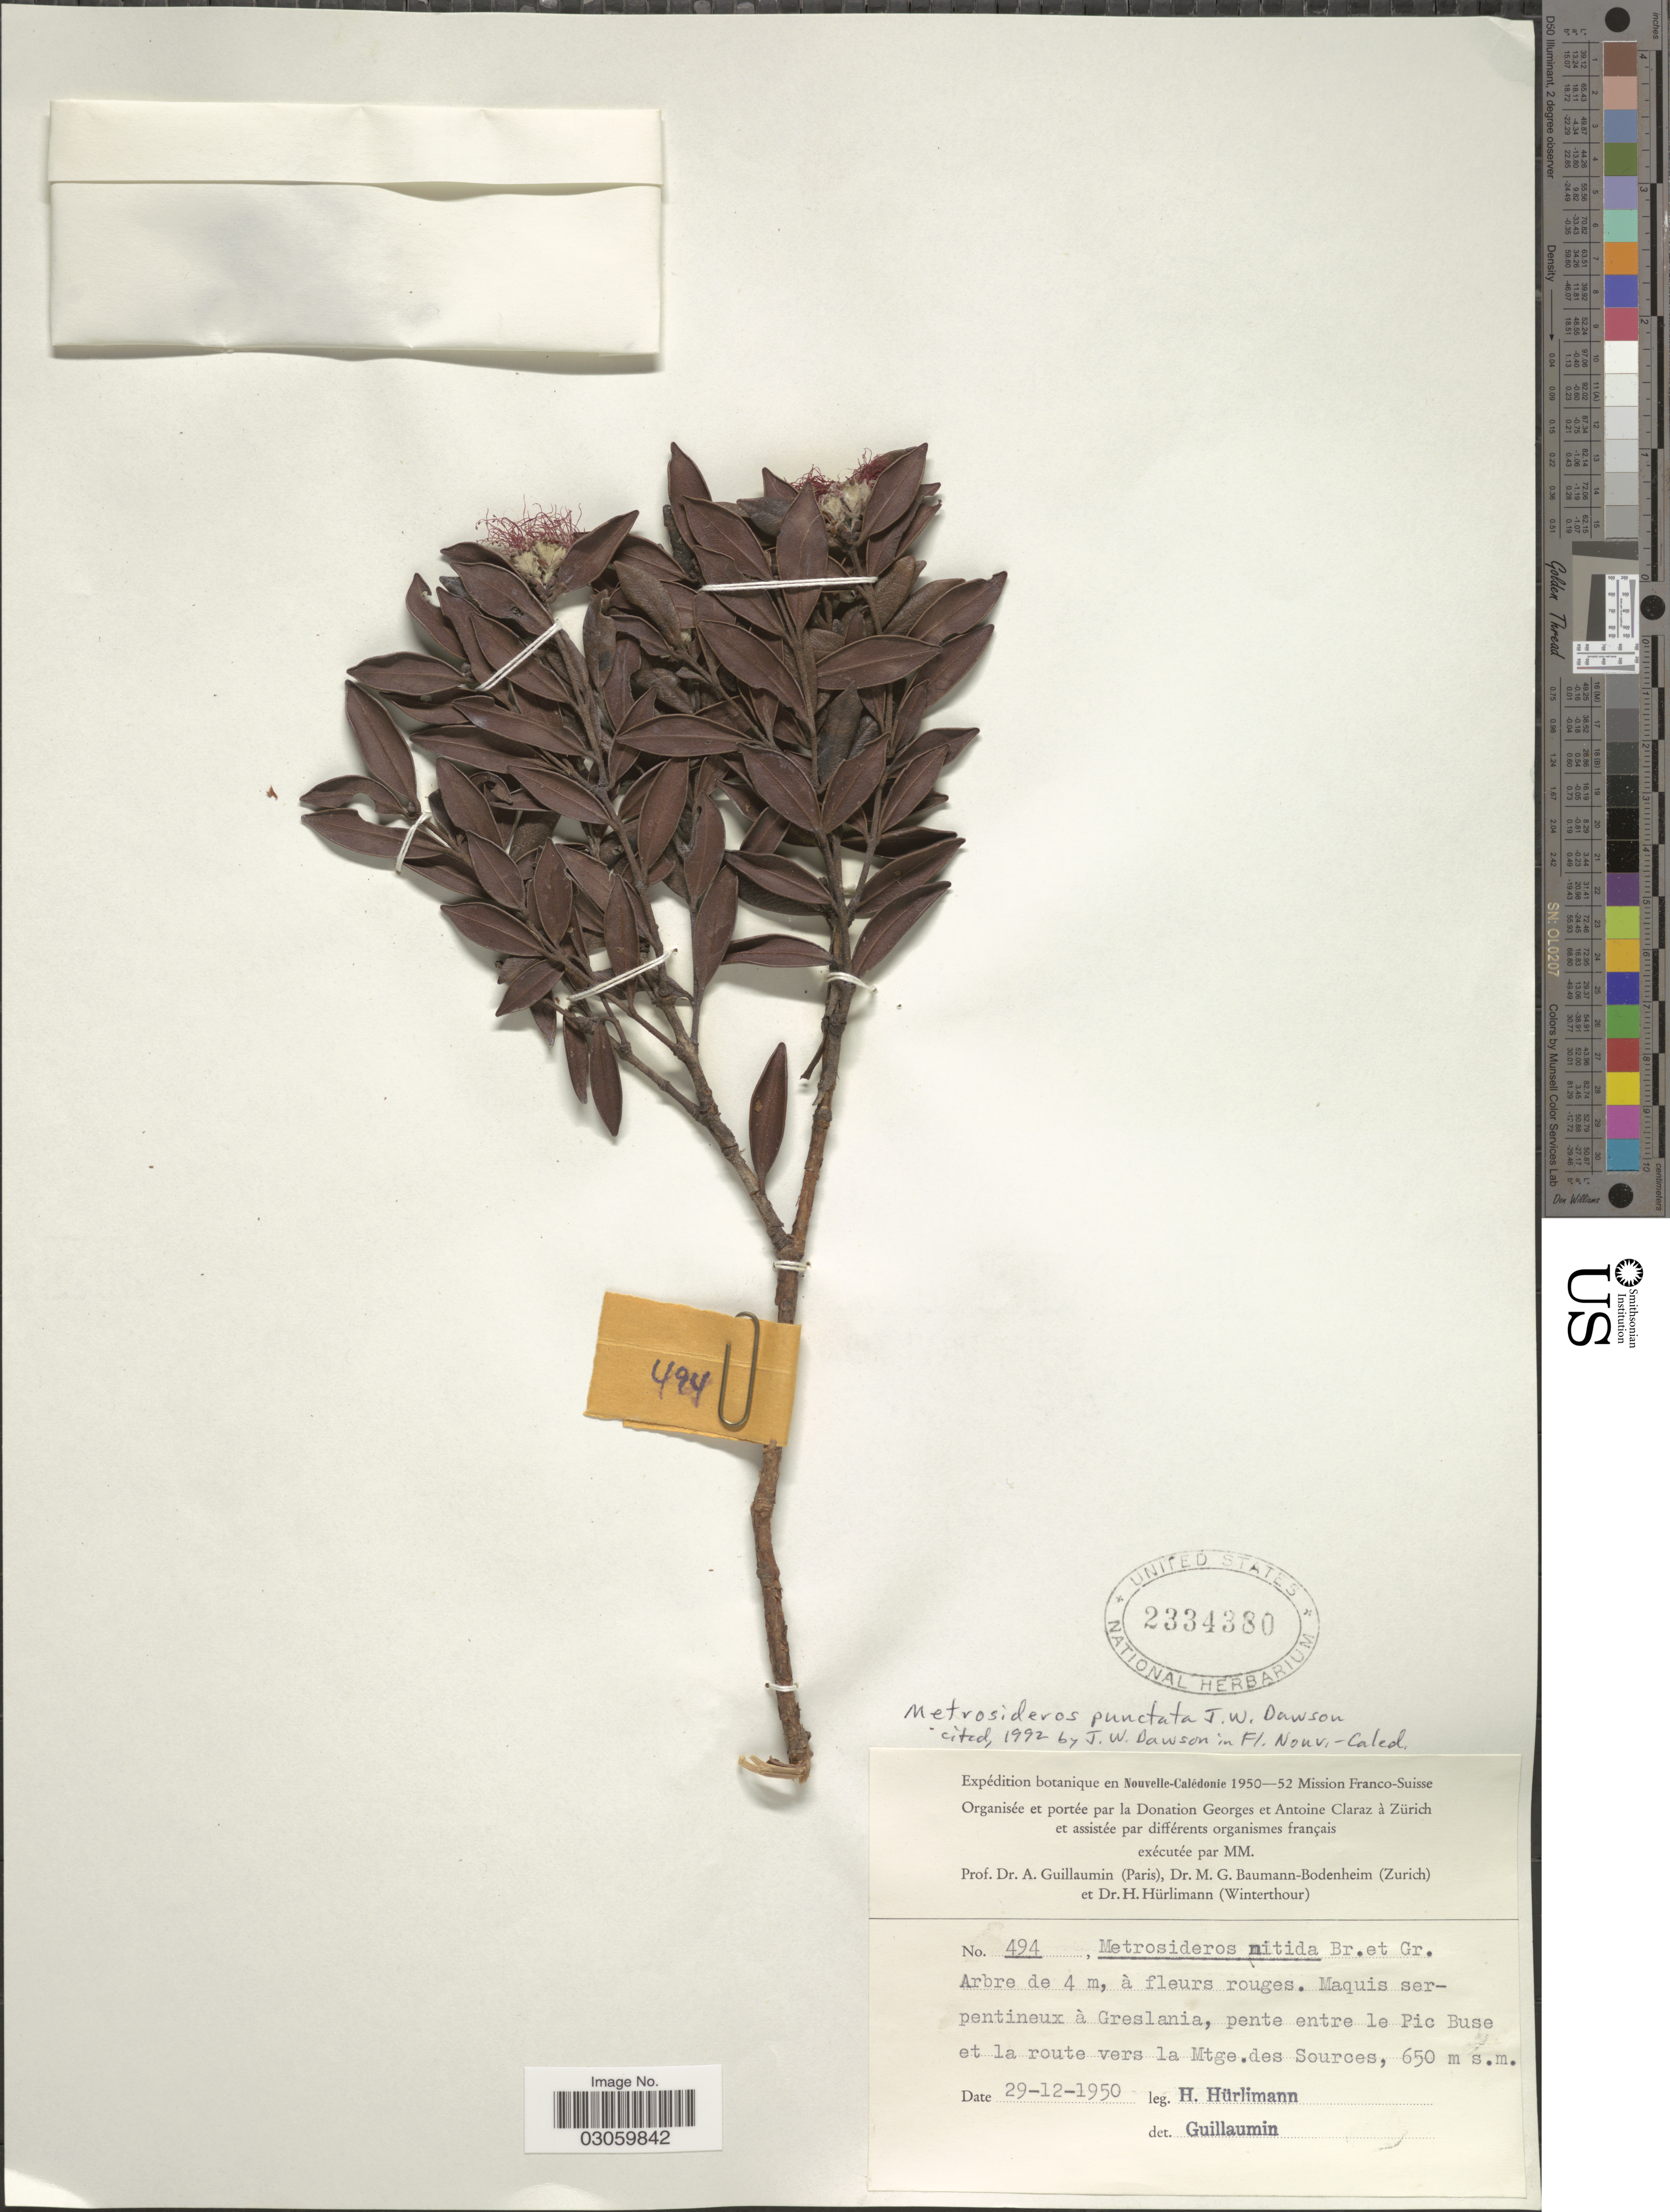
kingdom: Plantae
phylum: Tracheophyta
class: Magnoliopsida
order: Myrtales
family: Myrtaceae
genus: Metrosideros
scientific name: Metrosideros punctata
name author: J.W. Dawson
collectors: H. Hürlimann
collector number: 494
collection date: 1950-12-29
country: New Caledonia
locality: Pente entre le Pic Buse et la route vers la Mtge. des Sources.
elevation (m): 650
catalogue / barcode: US 2334380